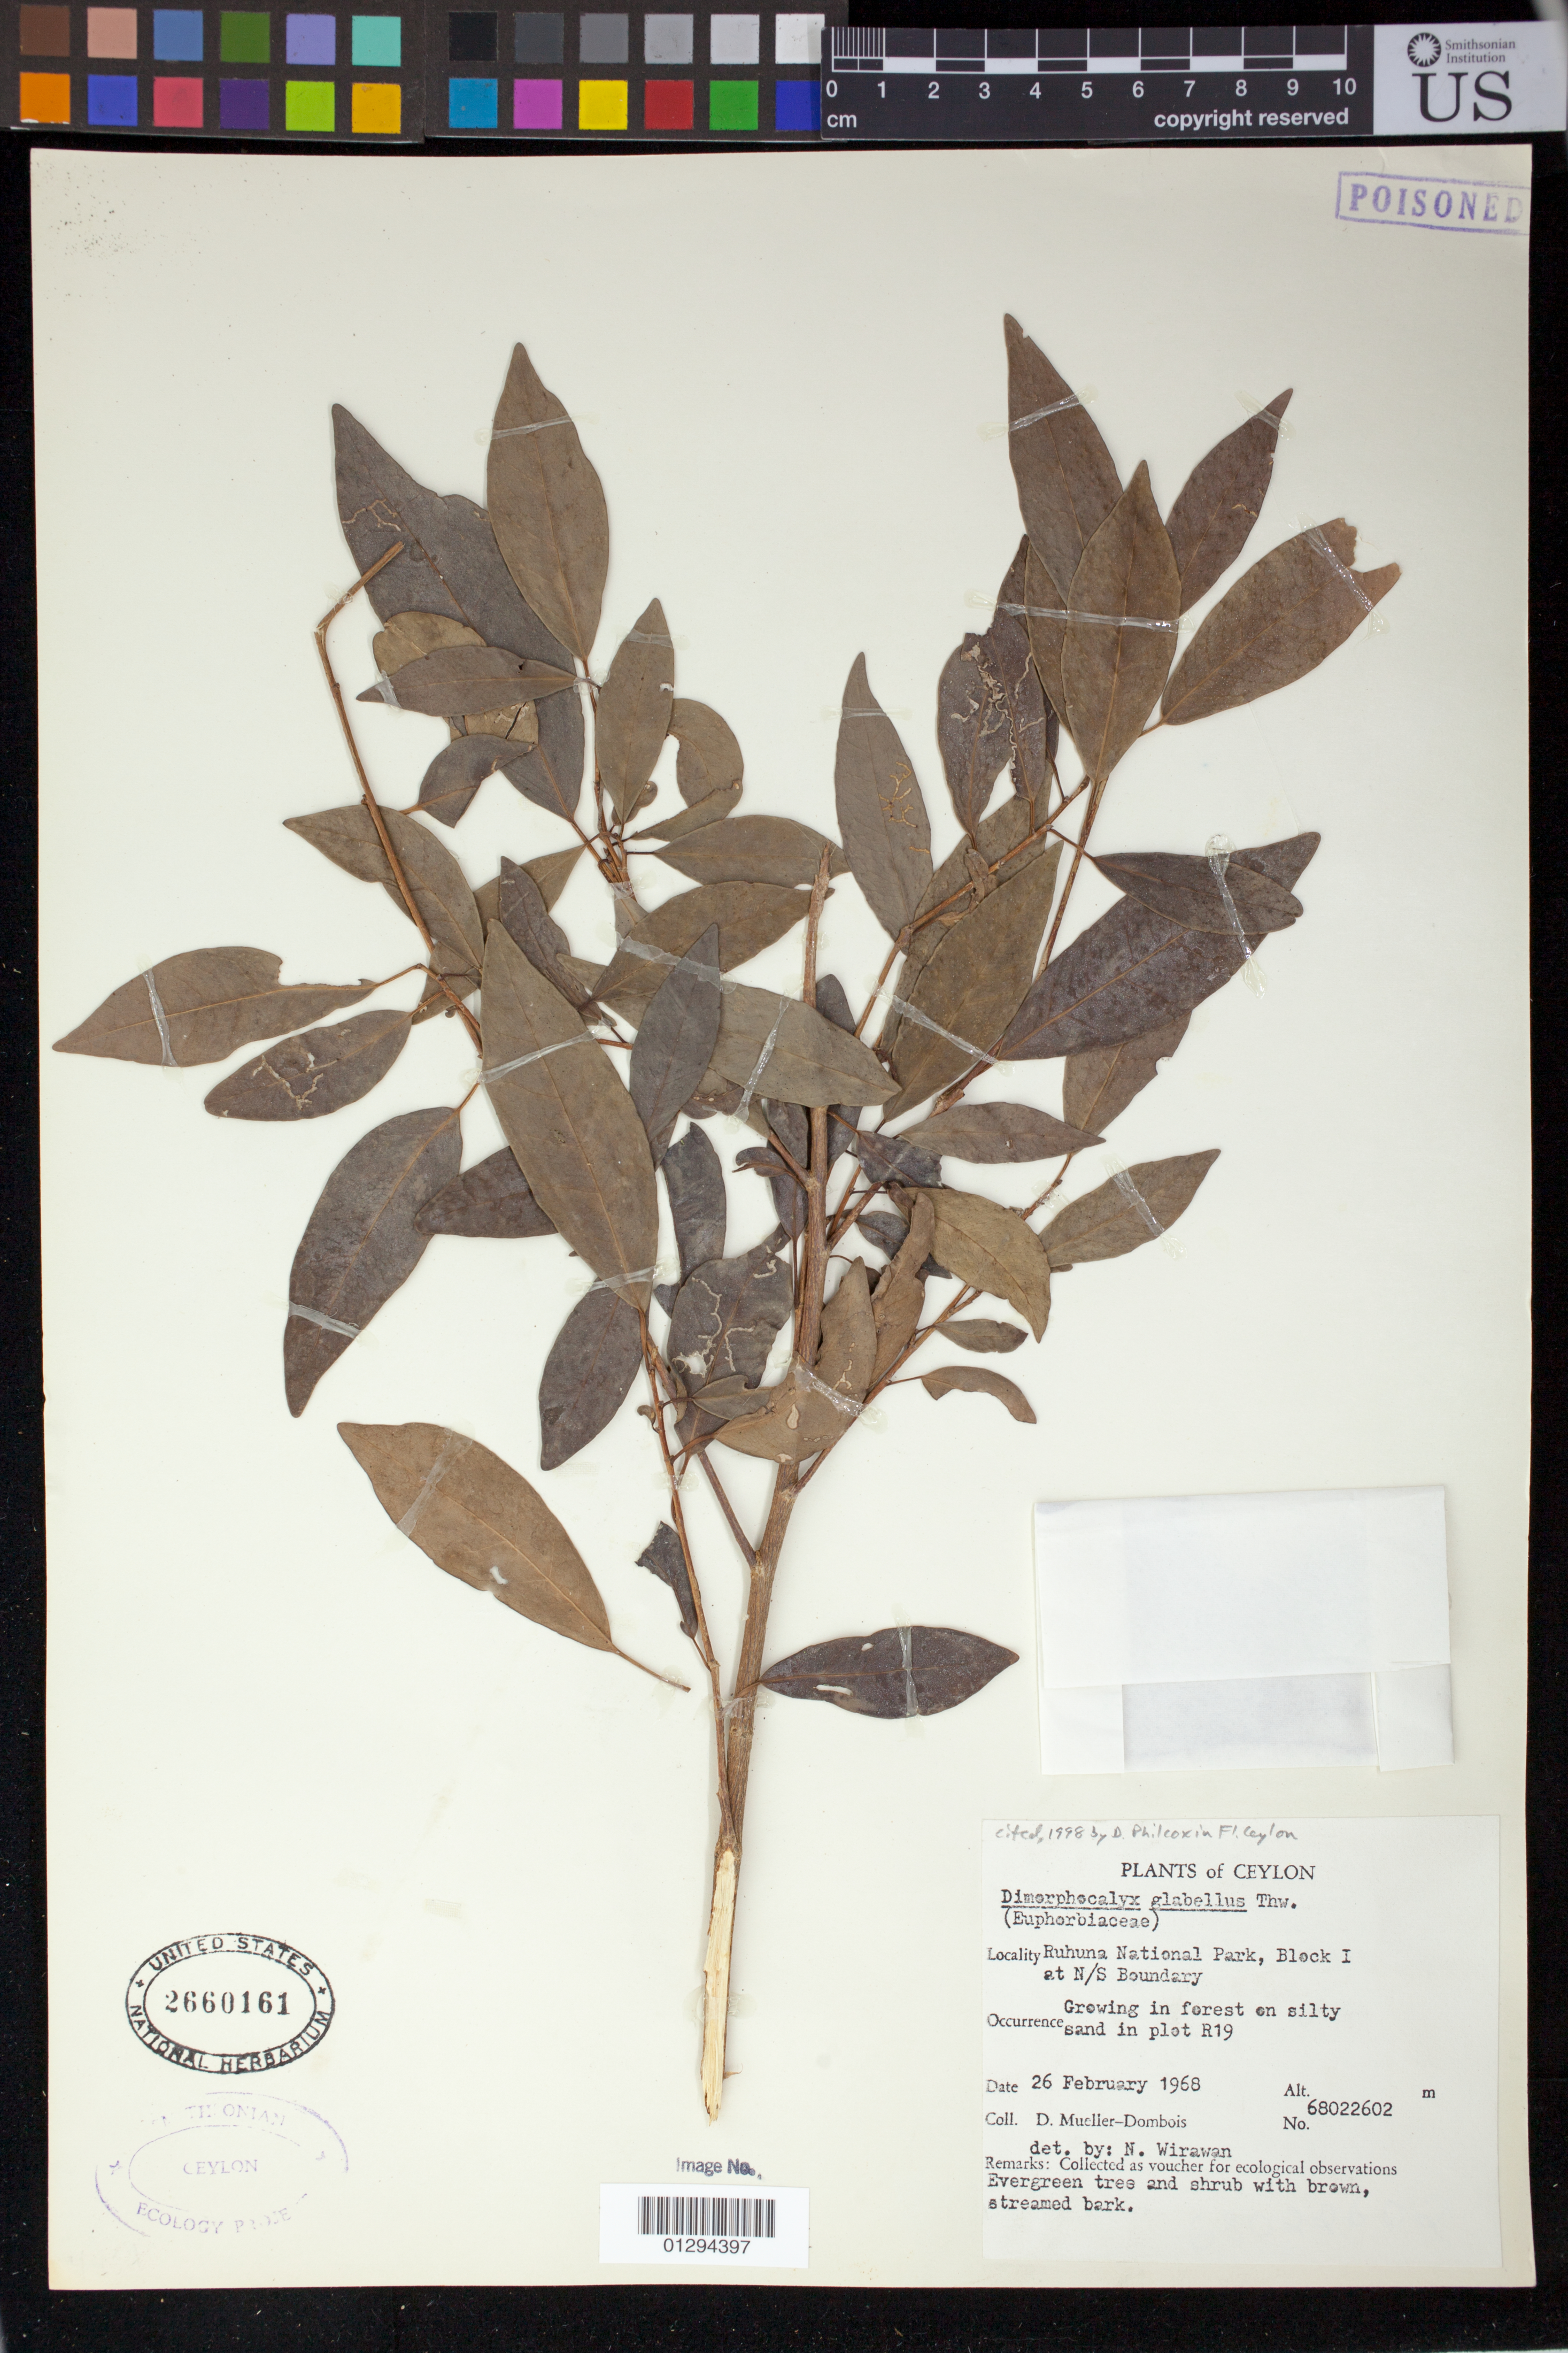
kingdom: Plantae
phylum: Tracheophyta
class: Magnoliopsida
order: Malpighiales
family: Euphorbiaceae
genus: Dimorphocalyx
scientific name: Dimorphocalyx glabellus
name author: Thwaites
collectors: D. Mueller-Dombois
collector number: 68022602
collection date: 1968-02-26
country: Sri Lanka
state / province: Southern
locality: Ruhuna National Park, Block 1 at N/S Boundary, in plot R19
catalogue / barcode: US 2660161